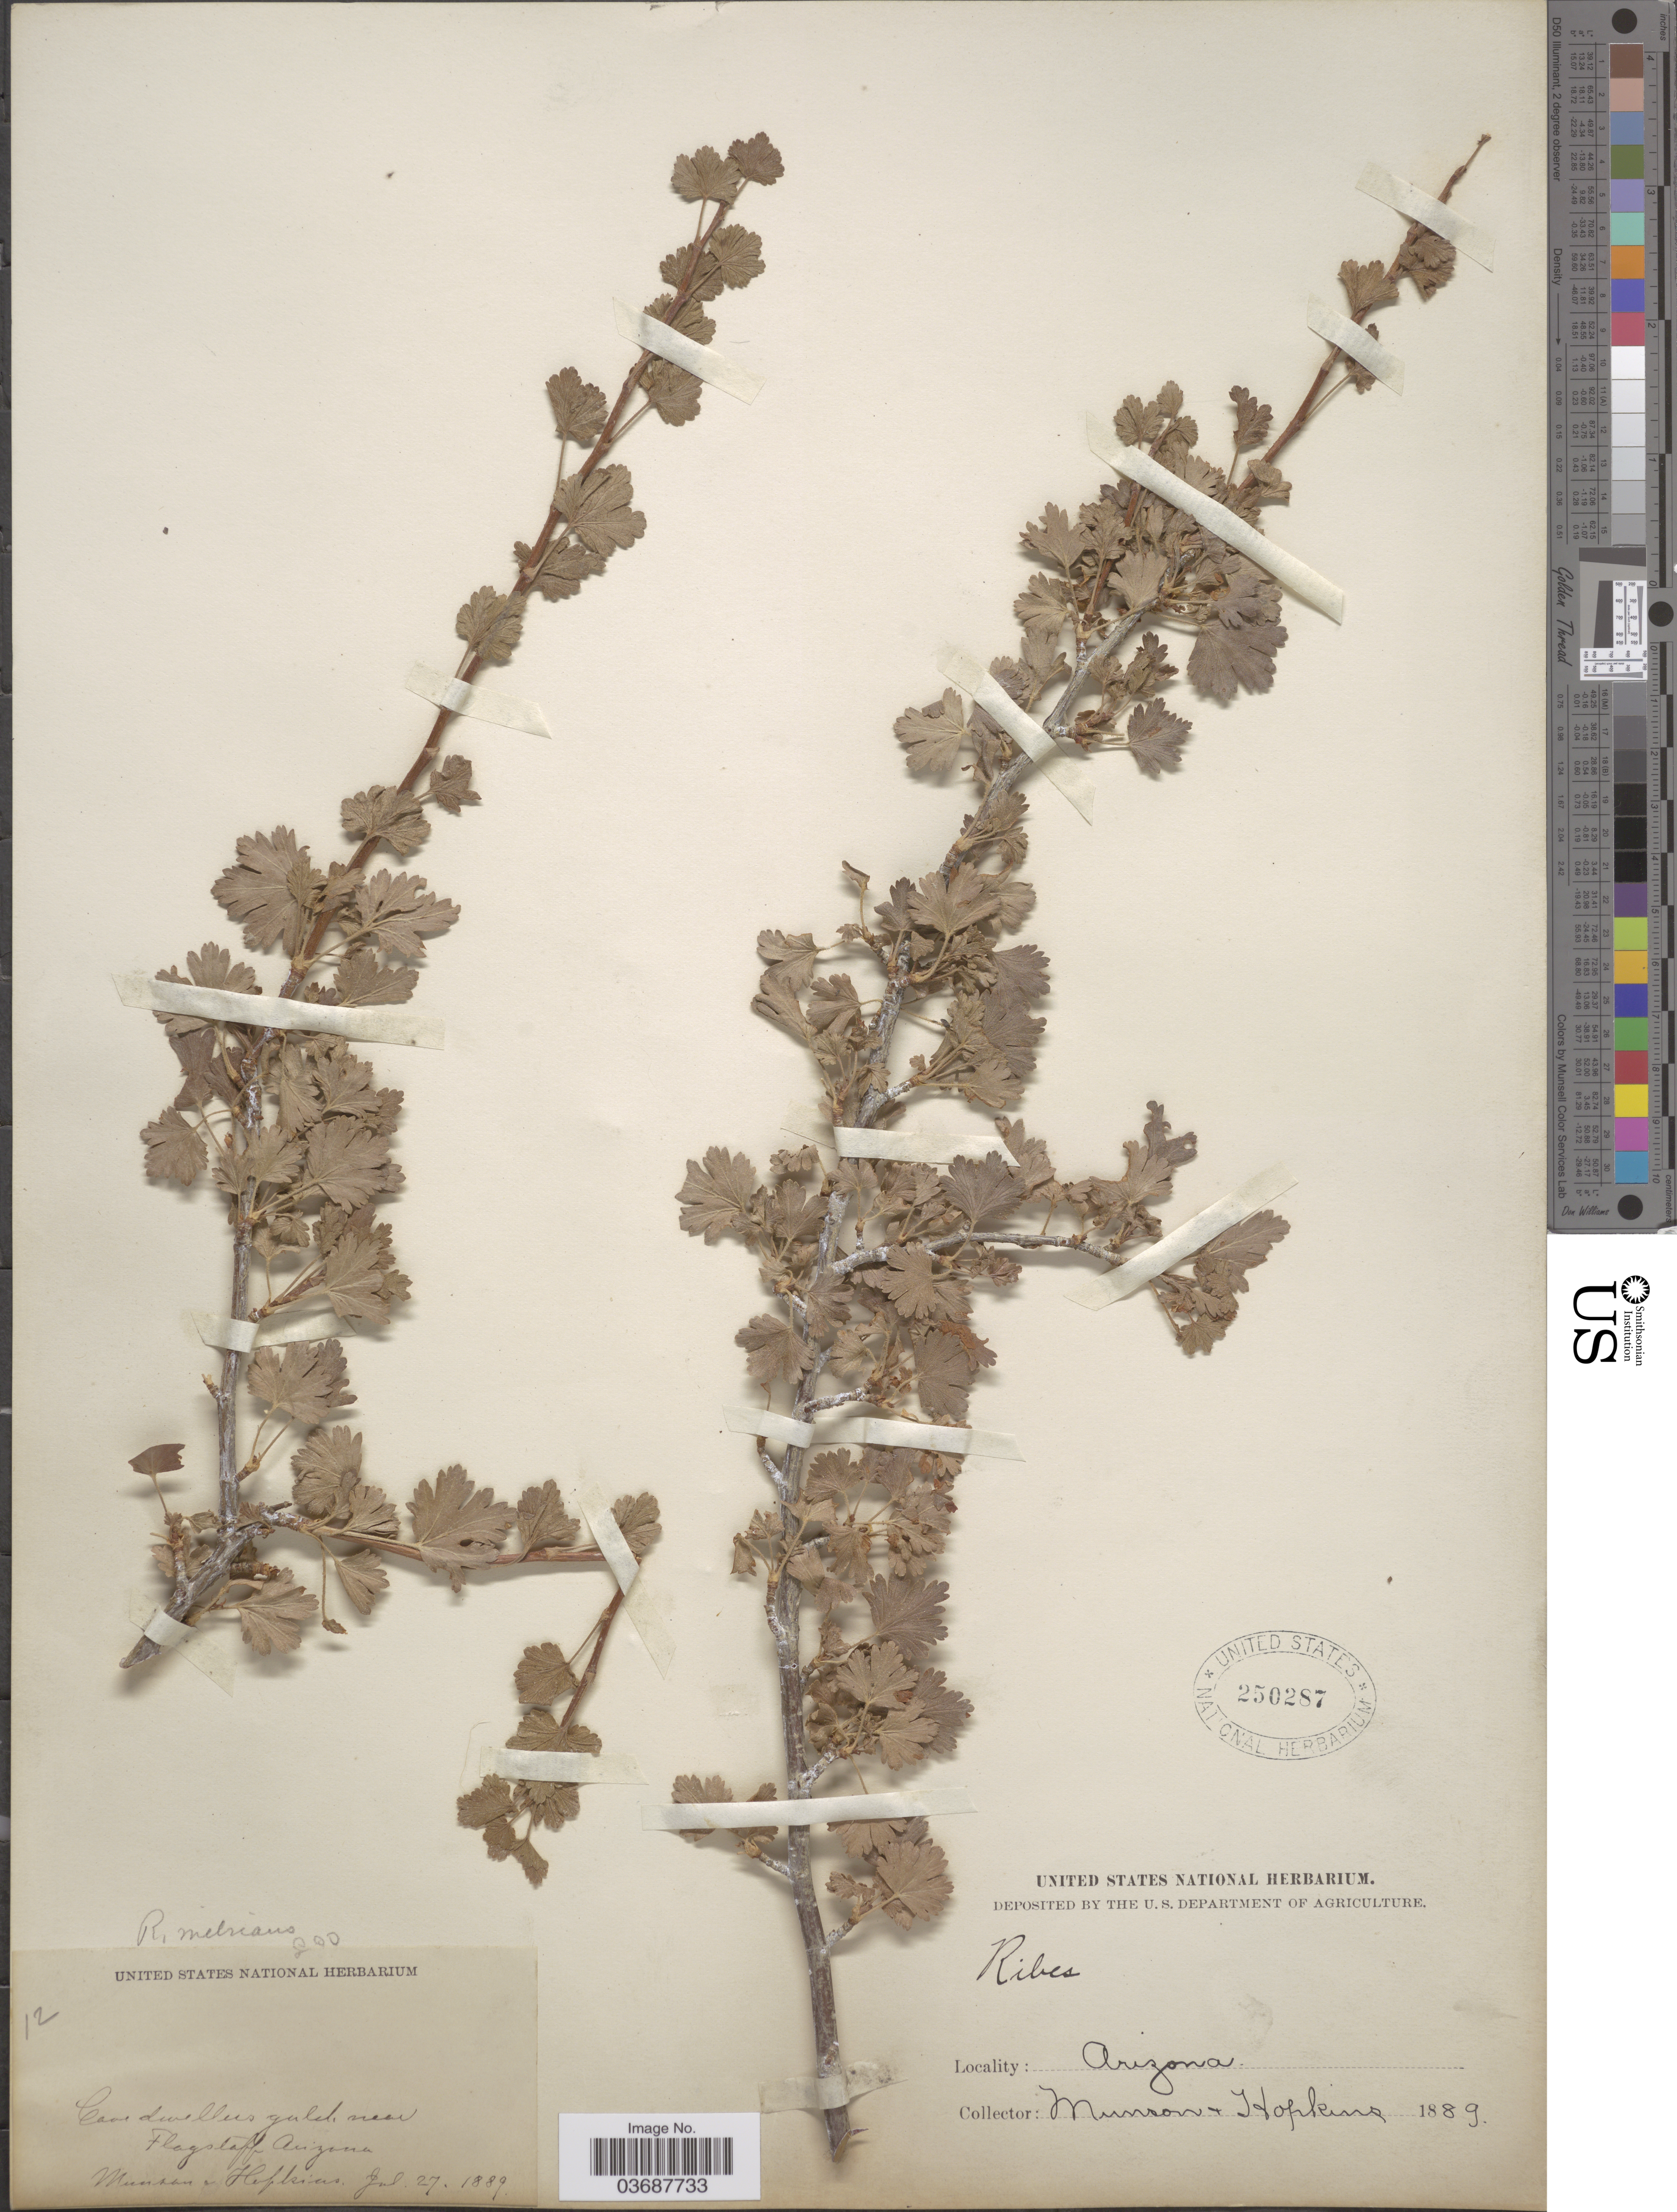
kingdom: Plantae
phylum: Tracheophyta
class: Magnoliopsida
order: Saxifragales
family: Grossulariaceae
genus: Ribes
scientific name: Ribes inebrians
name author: Lindl.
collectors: -. Munson & -- Hopkins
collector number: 12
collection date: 1889-07-27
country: United States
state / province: Arizona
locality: Cave dwellers gulch, near Flagstaff.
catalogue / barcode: US 250287